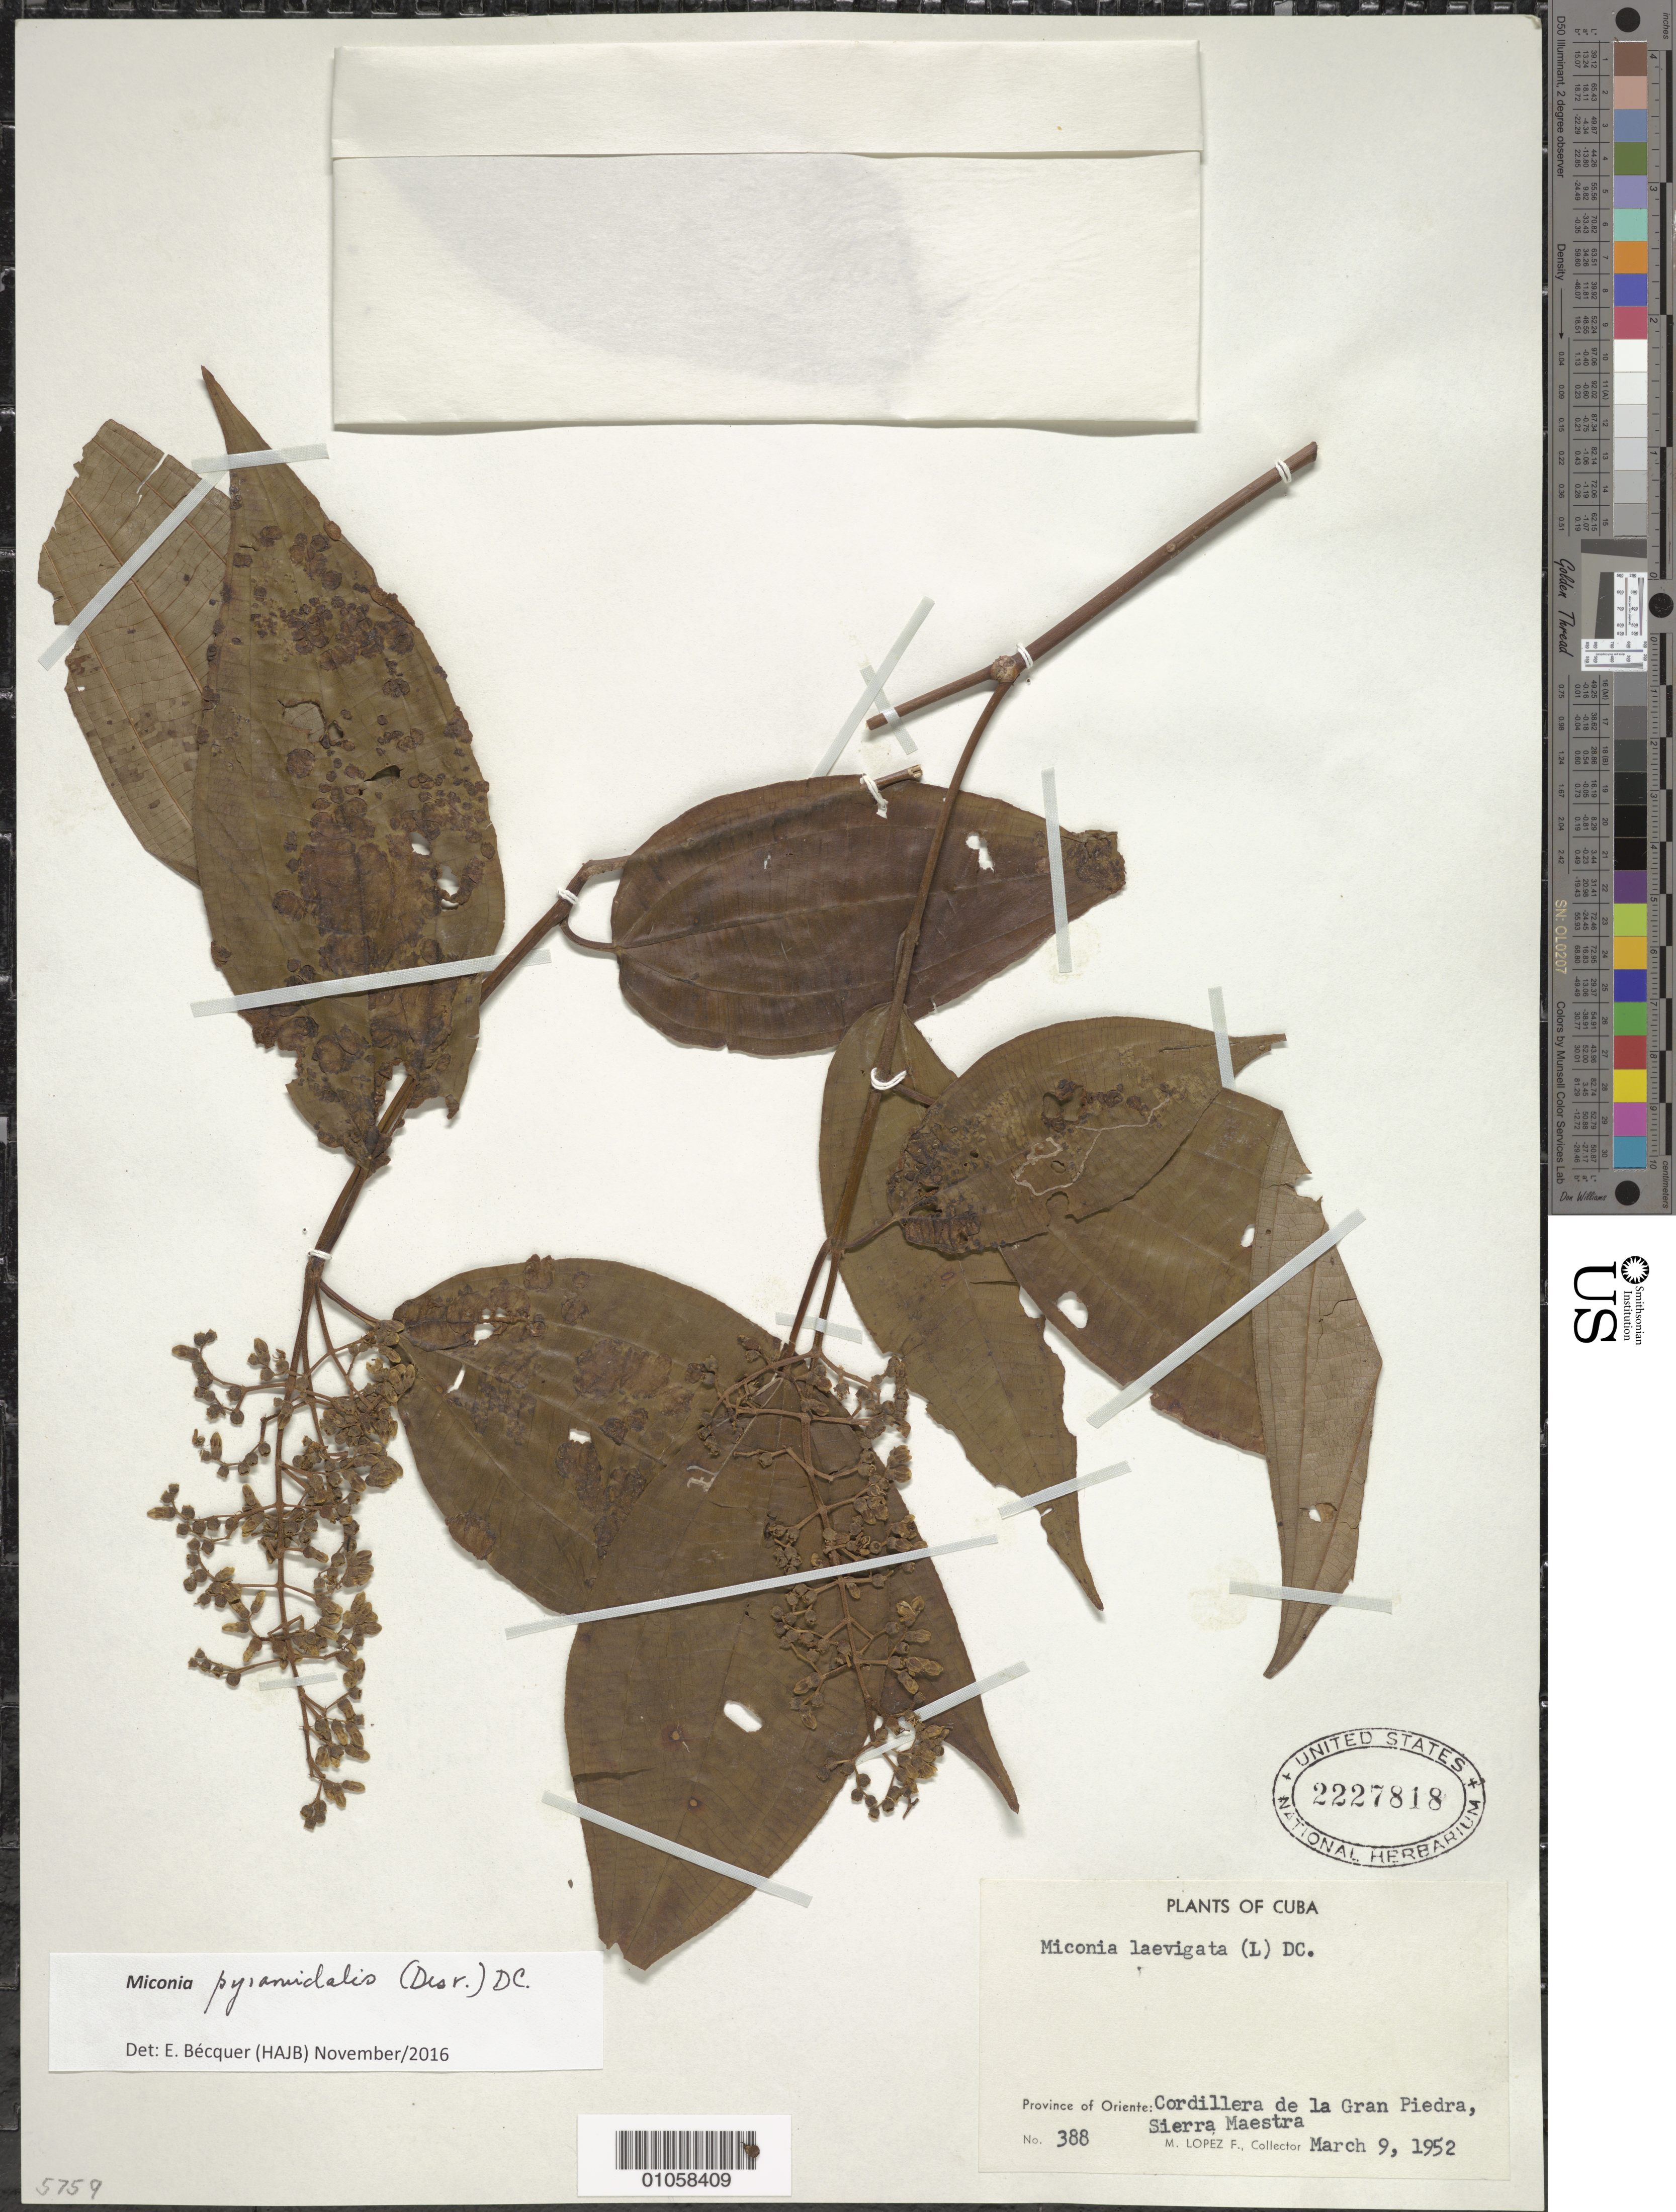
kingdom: Plantae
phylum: Tracheophyta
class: Magnoliopsida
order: Myrtales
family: Melastomataceae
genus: Miconia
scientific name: Miconia pyramidalis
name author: (Desr.) DC.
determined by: Bécquer Granados, E. R., (HAJB)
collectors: M. López Figueiras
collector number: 388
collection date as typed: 09 Mar 1952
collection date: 1952-03-09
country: Cuba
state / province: Oriente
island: Cuba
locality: Sierra Maestra, Cordillera de la Gran Piedra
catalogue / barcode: US 2227818